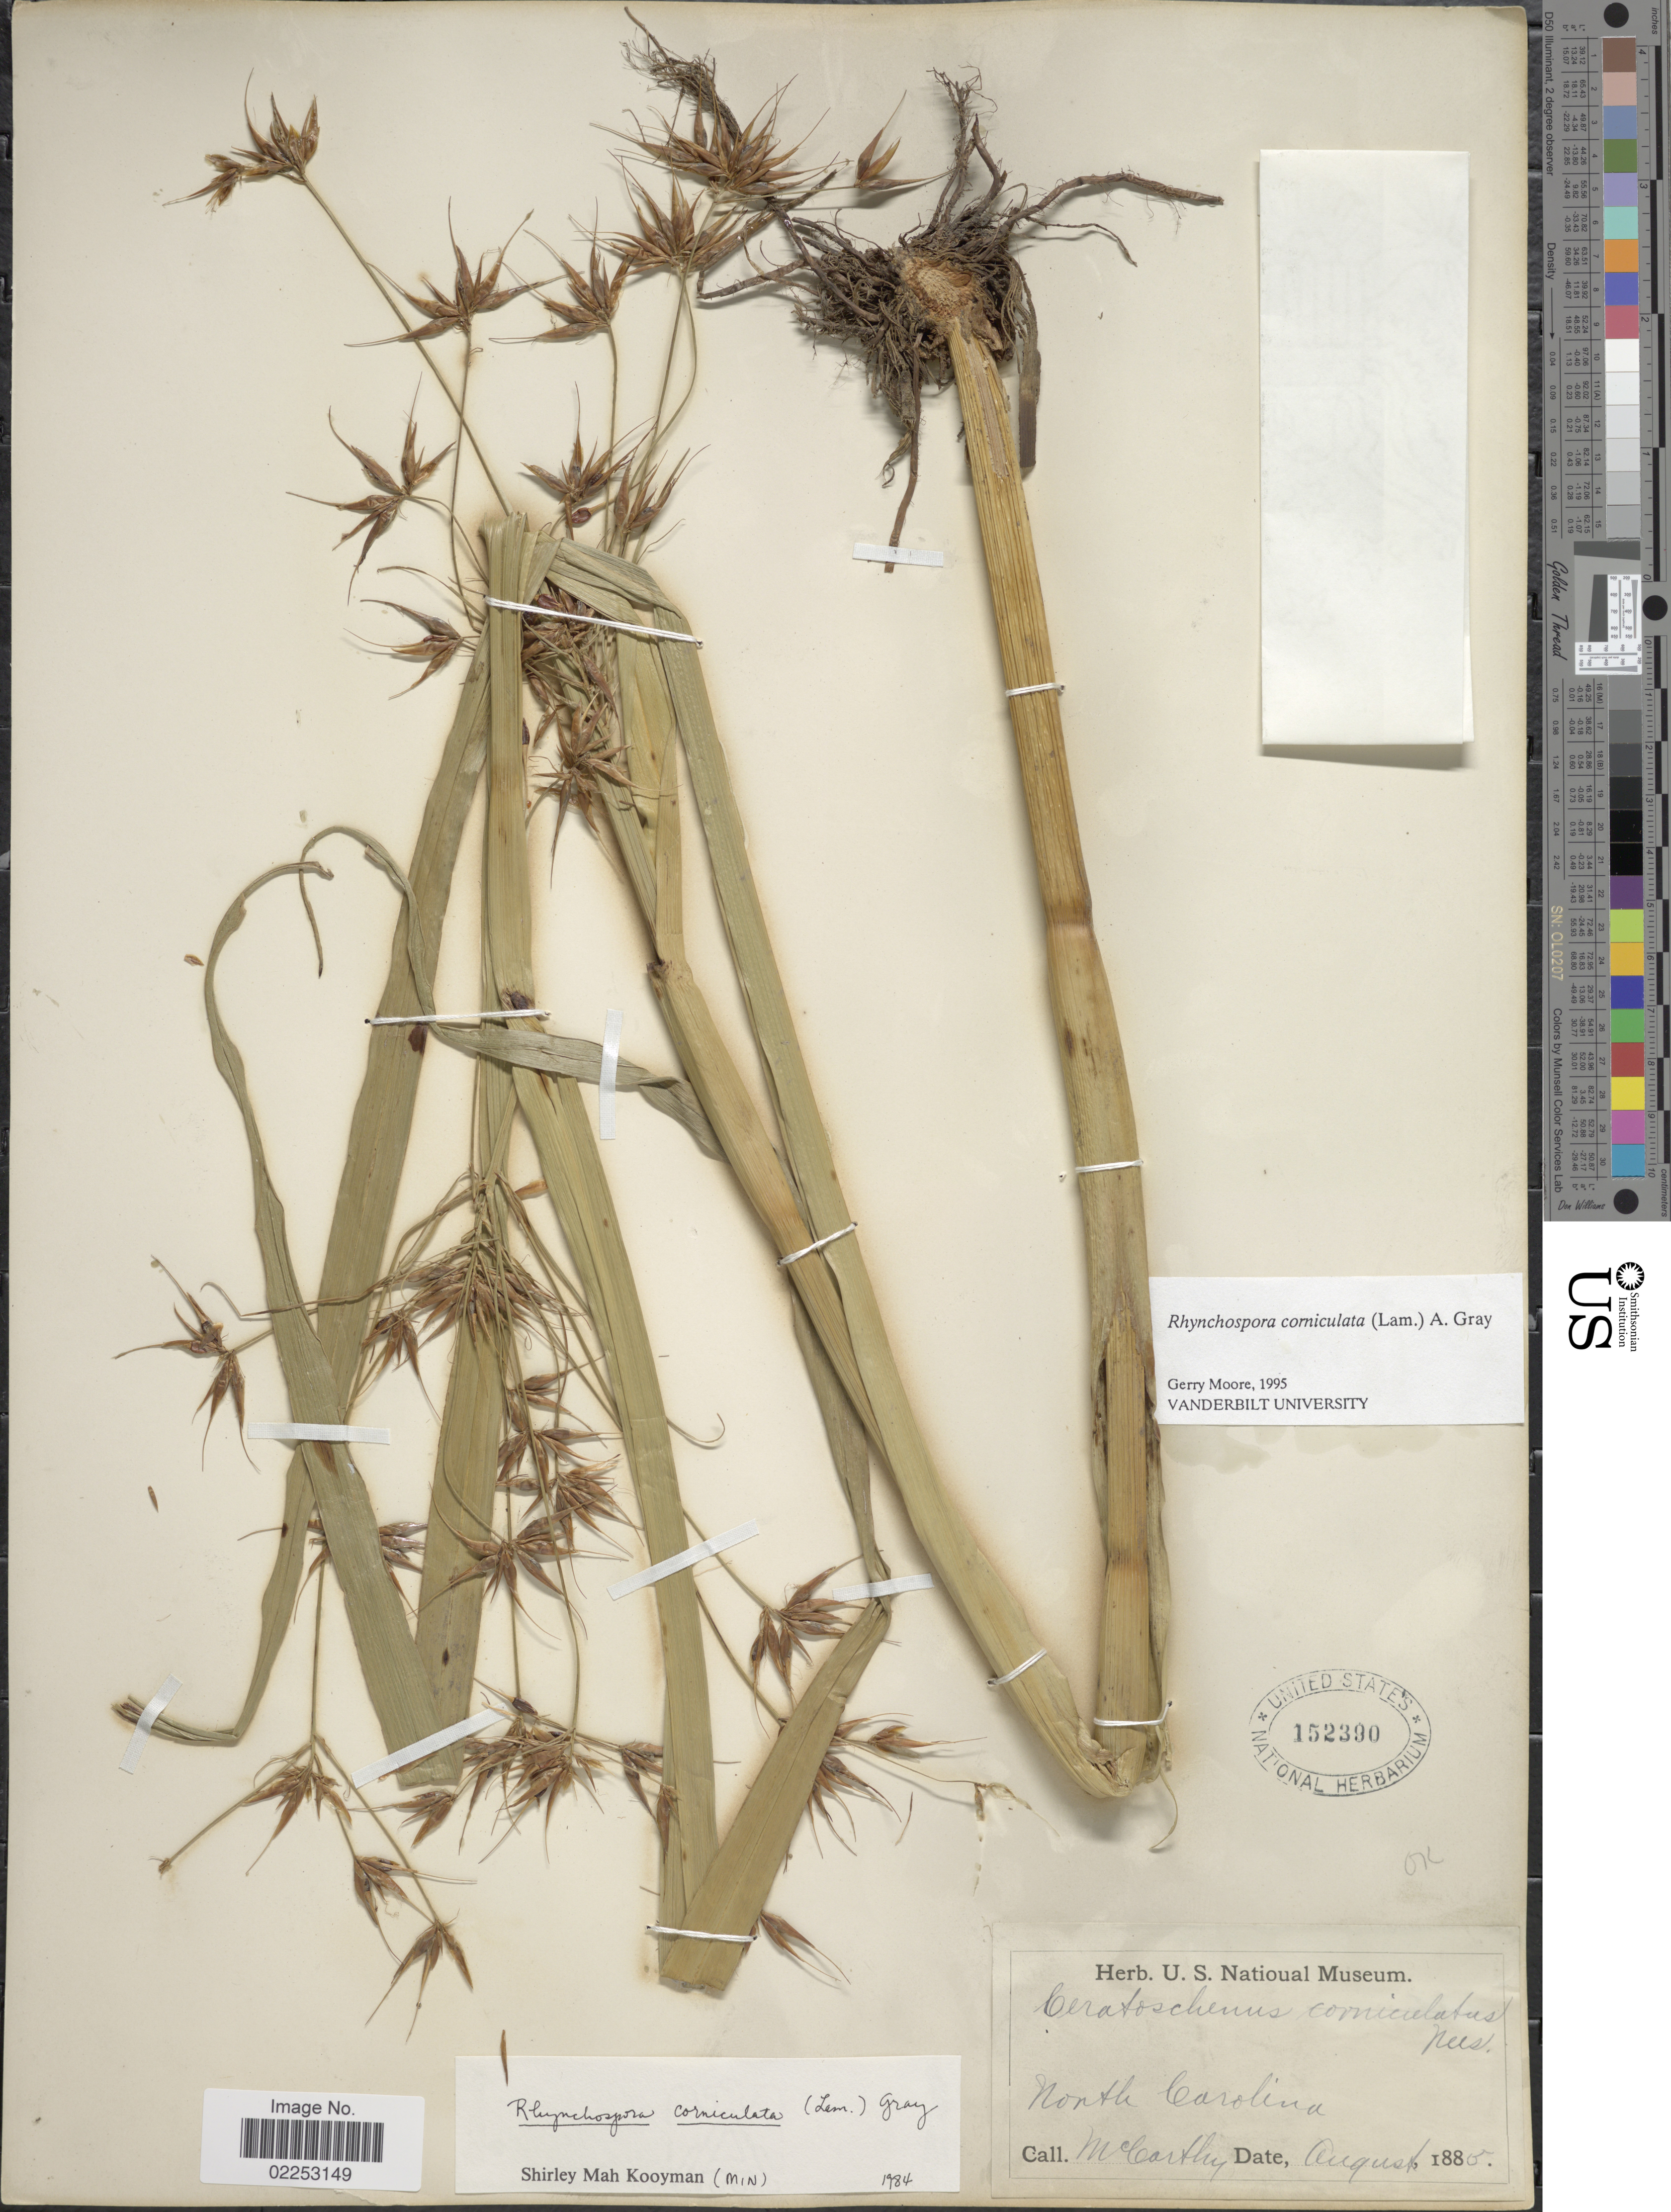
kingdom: Plantae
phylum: Tracheophyta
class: Liliopsida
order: Poales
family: Cyperaceae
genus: Rhynchospora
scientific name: Rhynchospora corniculata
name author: (Lam.) A. Gray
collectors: -- McCarthy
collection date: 1885-08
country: United States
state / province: North Carolina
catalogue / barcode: US 152390